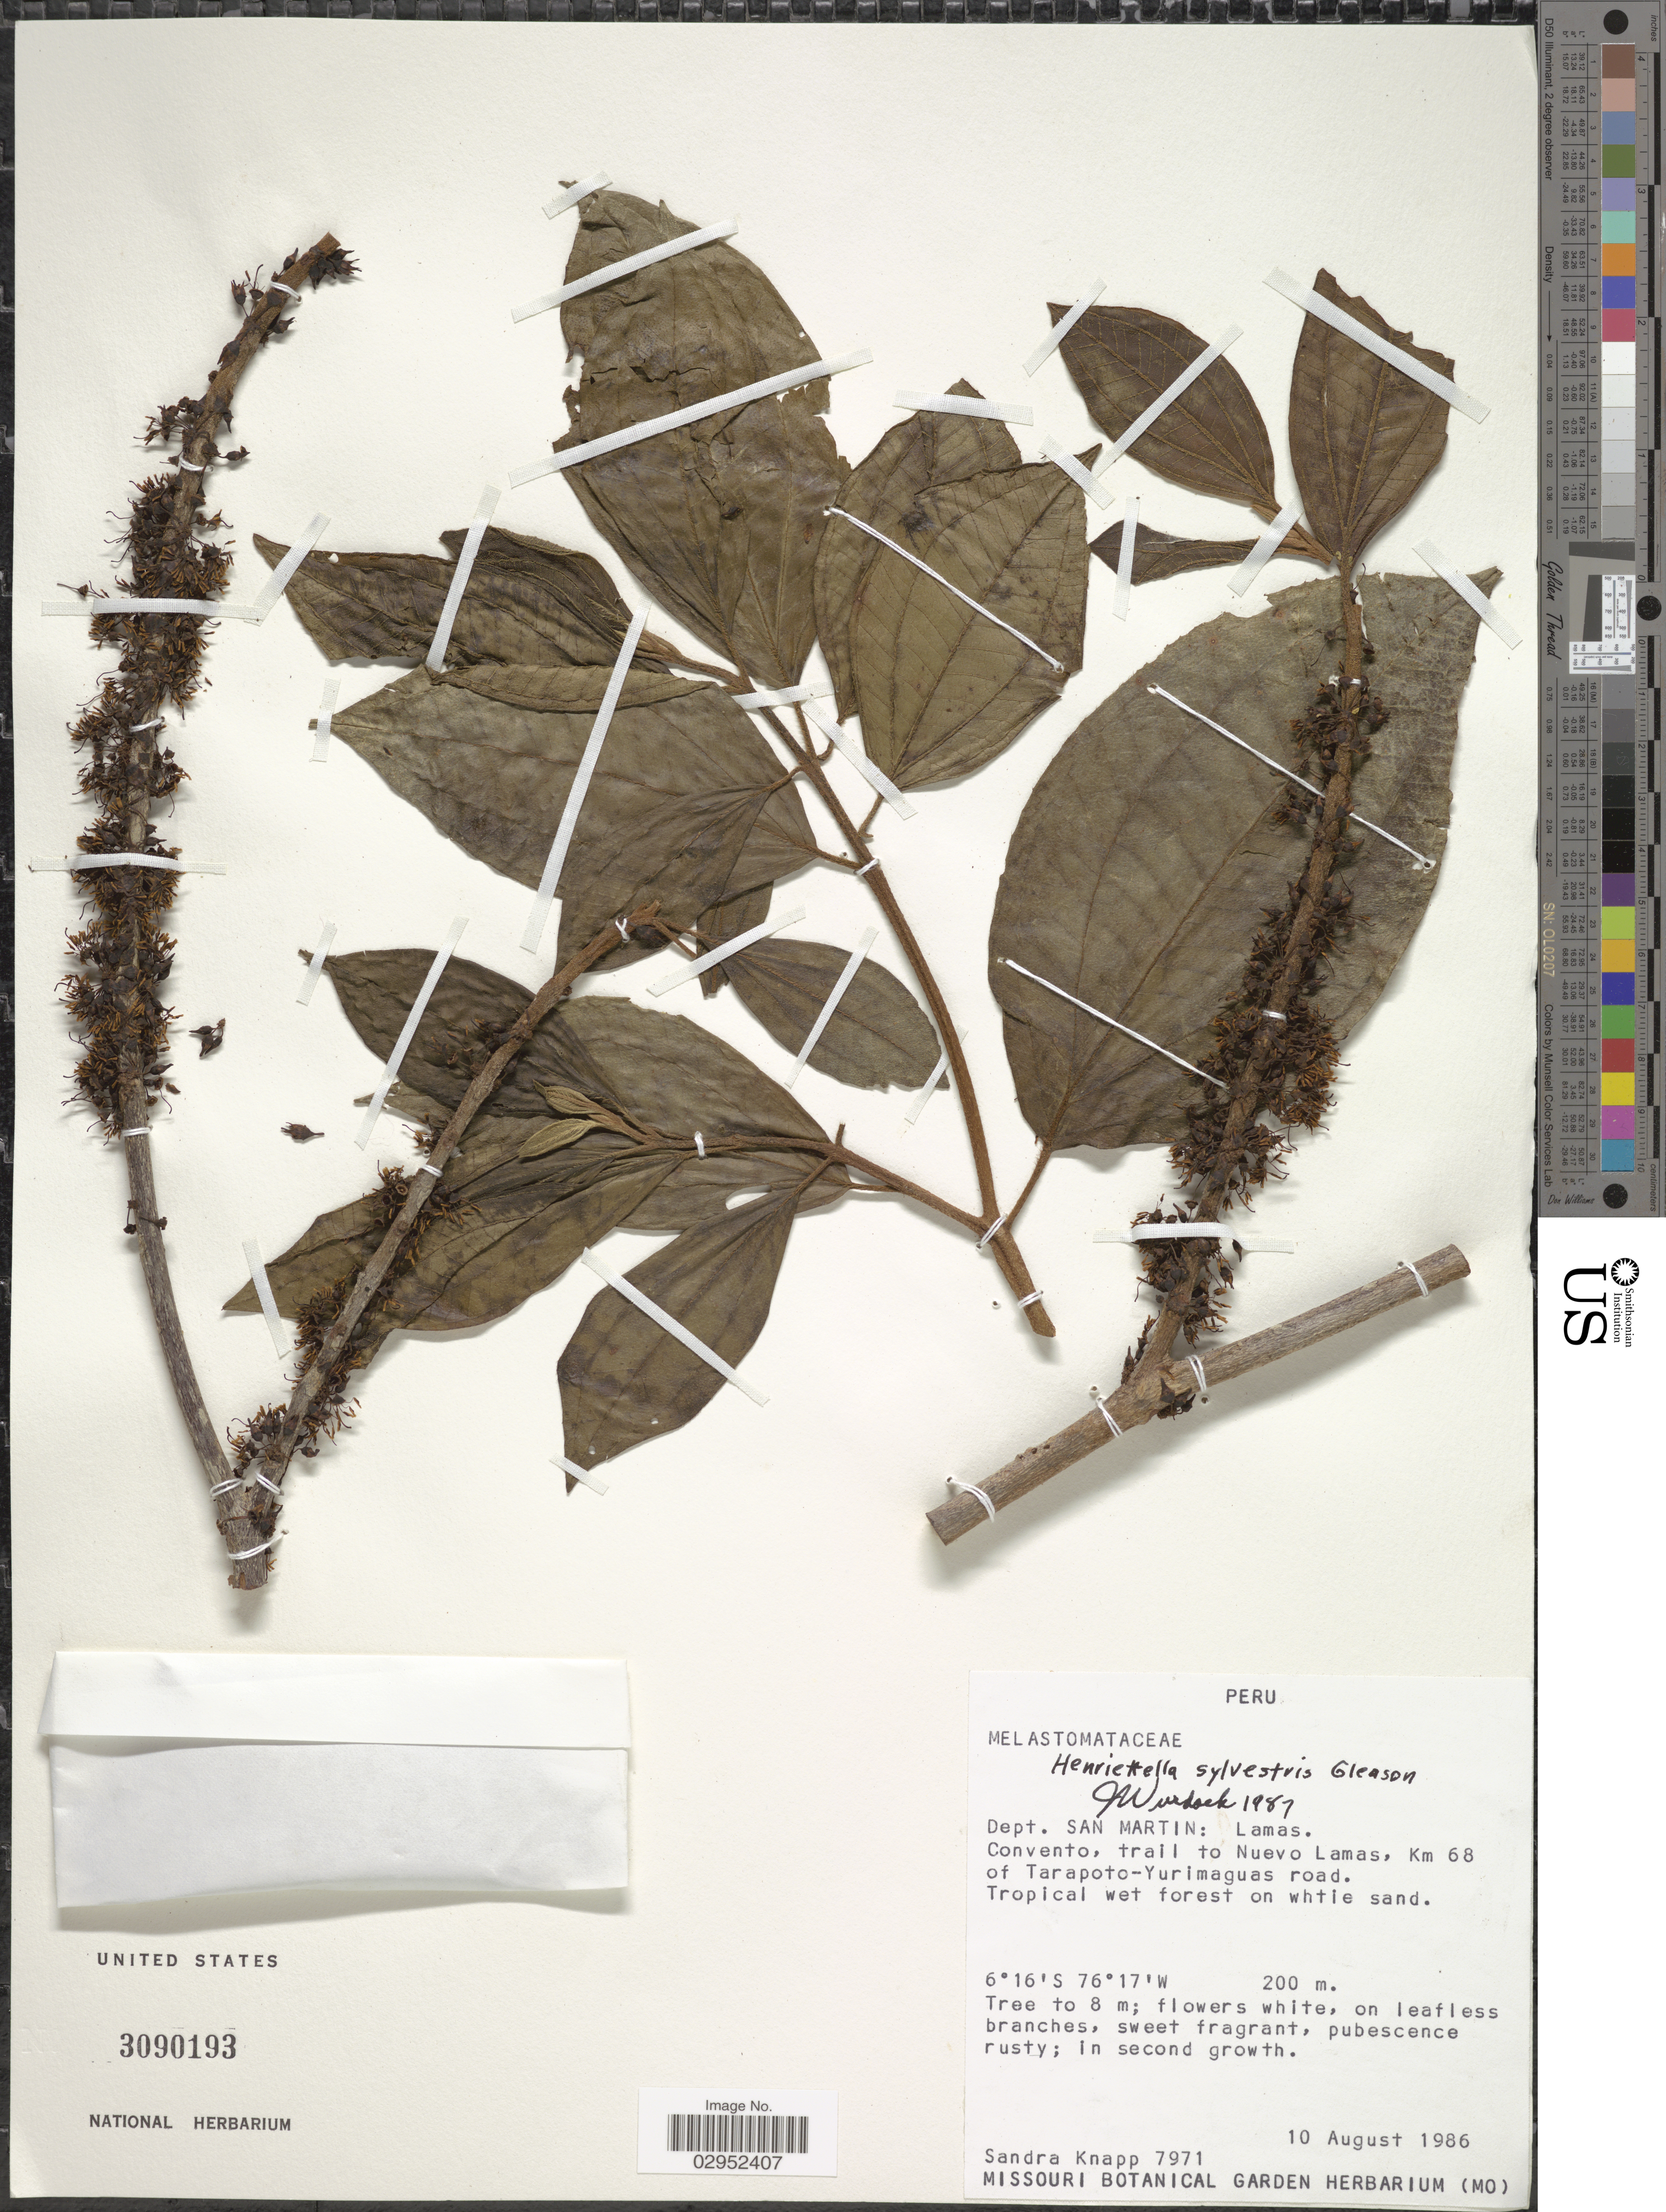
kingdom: Plantae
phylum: Tracheophyta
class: Magnoliopsida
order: Myrtales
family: Melastomataceae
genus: Henriettea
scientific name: Henriettea fascicularis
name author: (Sw.) M. Gómez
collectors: S. Knapp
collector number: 7971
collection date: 1986-08-10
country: Peru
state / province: San Martín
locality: Dept. San Martin: Lamas. Convento, trail to Nuevo Lamas, Km 68 of Tarapoto-Yurimaguas road.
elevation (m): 200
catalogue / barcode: US 3090193